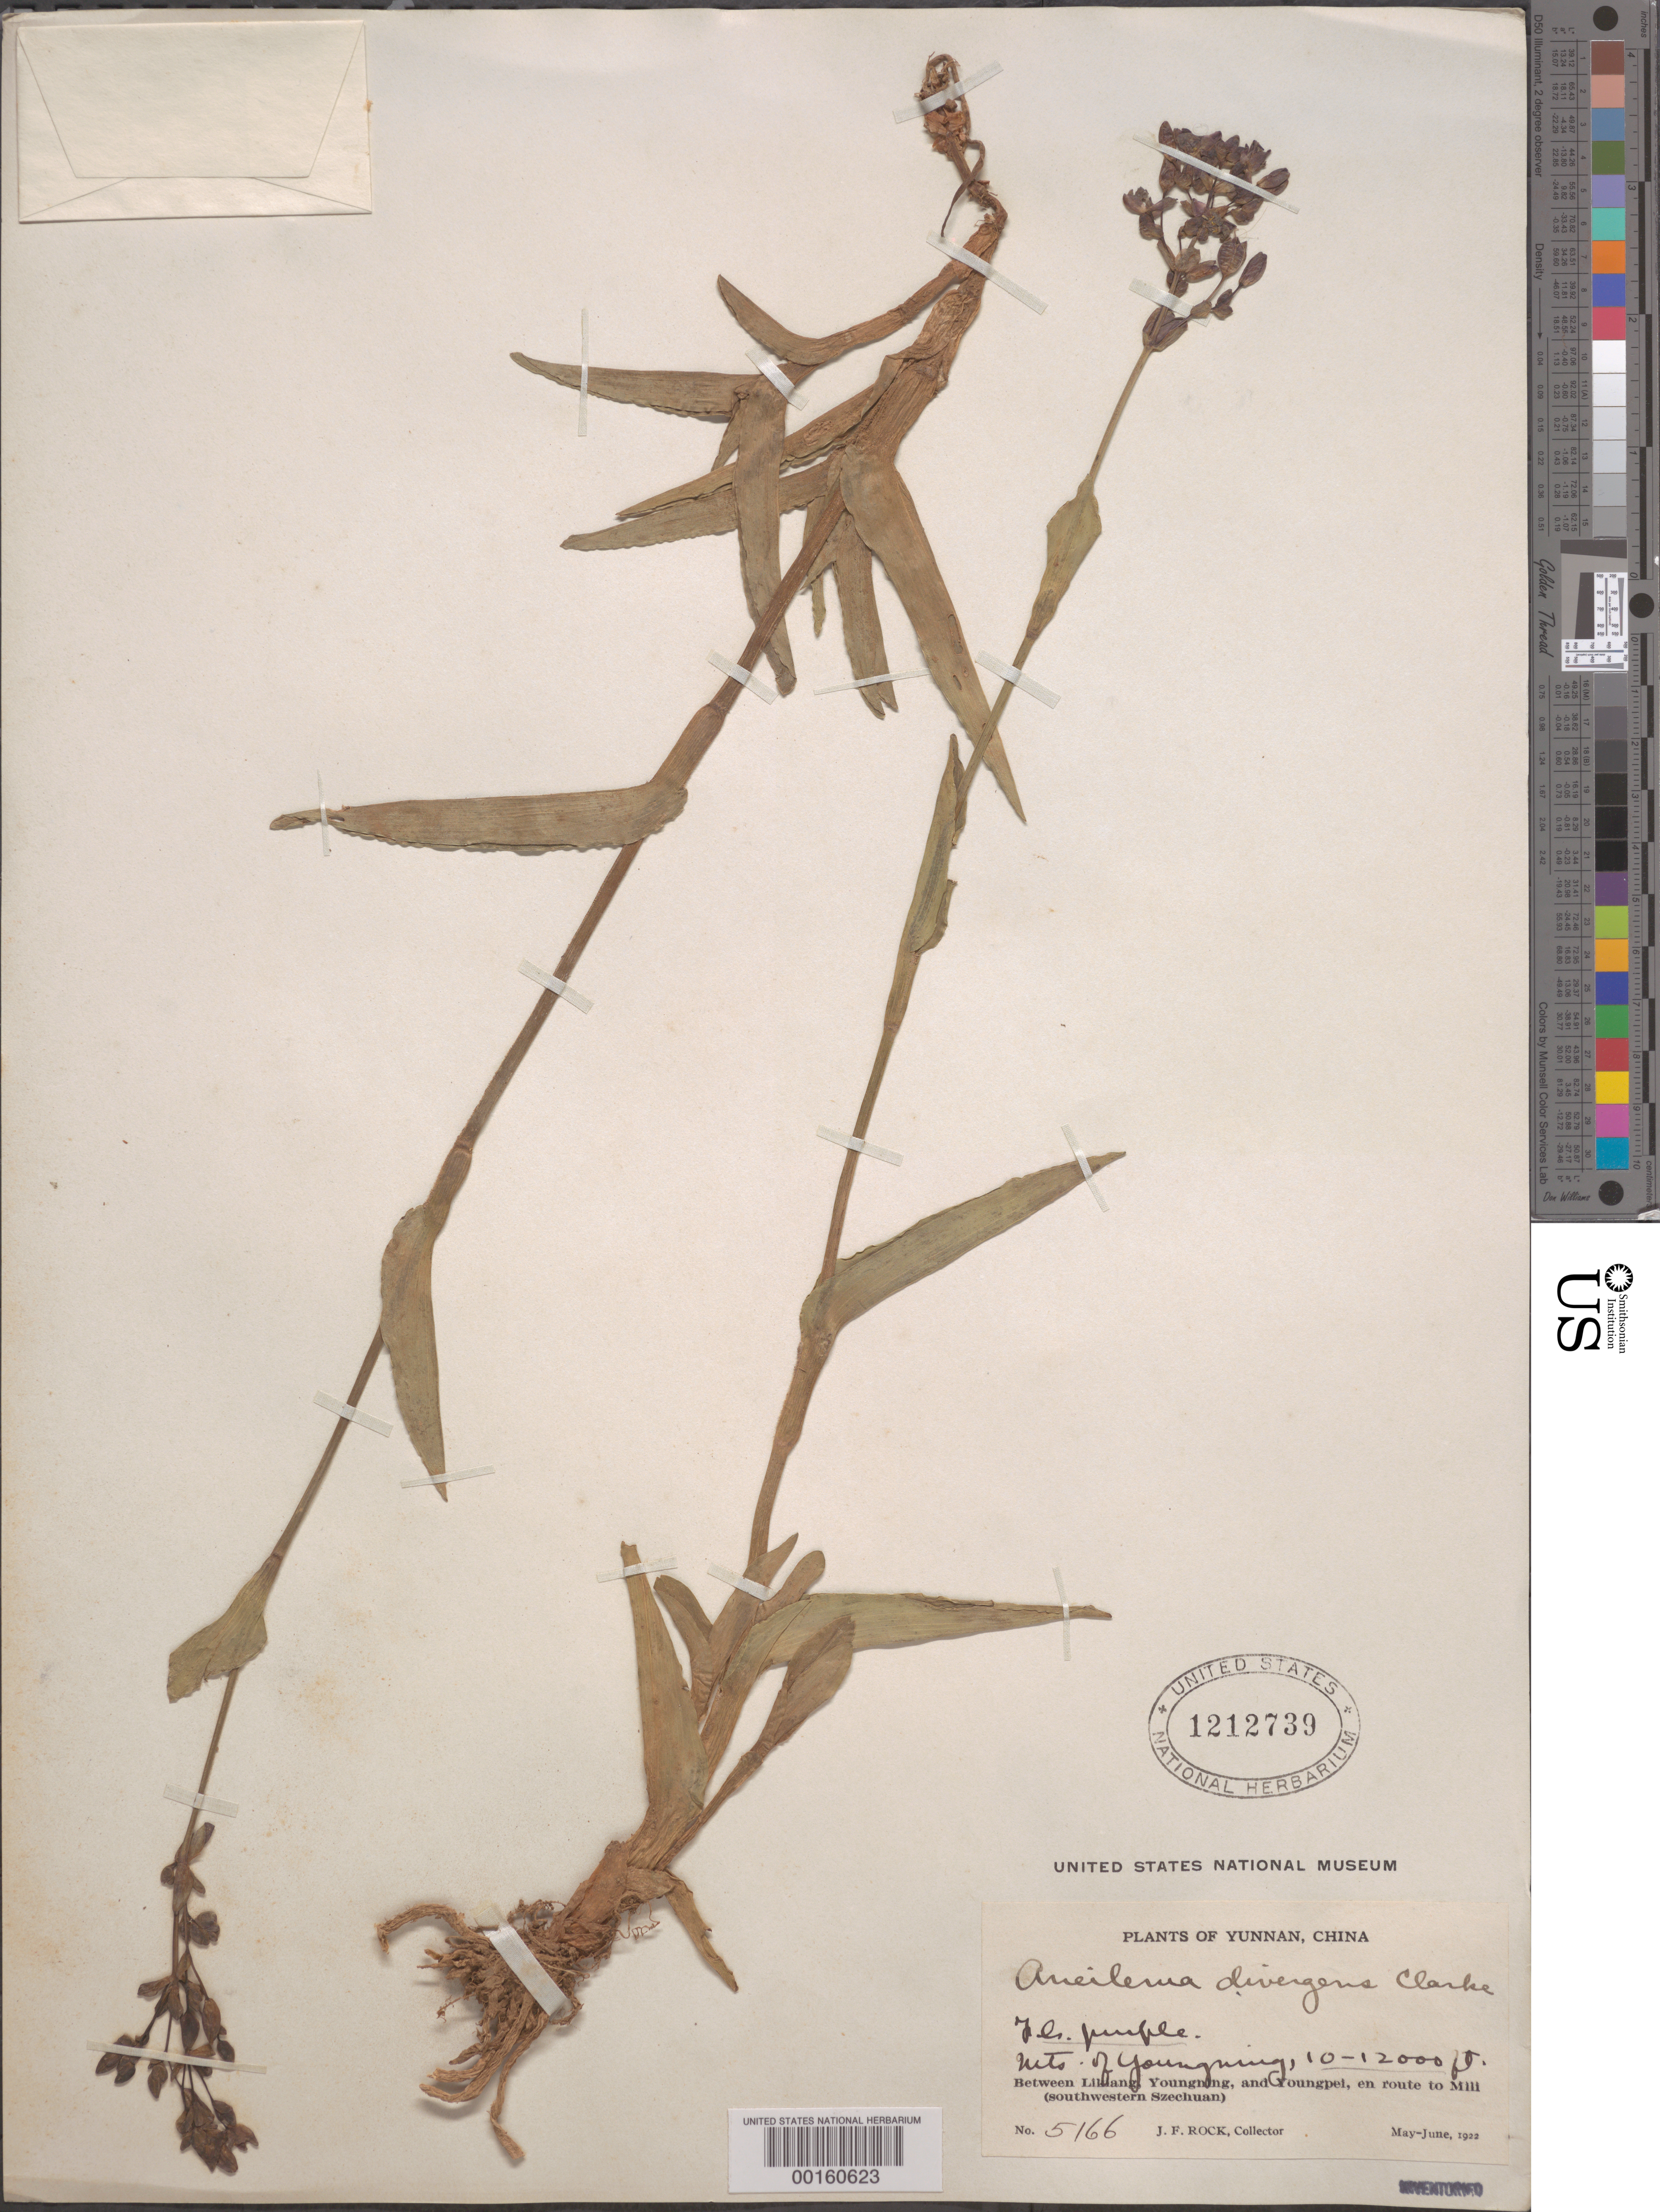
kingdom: Plantae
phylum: Tracheophyta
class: Liliopsida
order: Commelinales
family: Commelinaceae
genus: Murdannia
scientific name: Murdannia divergens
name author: (C.B. Clarke) G. Brückn.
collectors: J. F. Rock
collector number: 5166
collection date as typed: May 1922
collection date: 1922-05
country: China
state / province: Yunnan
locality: Between likiang, youngning and youngpei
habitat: Mountainside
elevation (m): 3050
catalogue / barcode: US 1212739